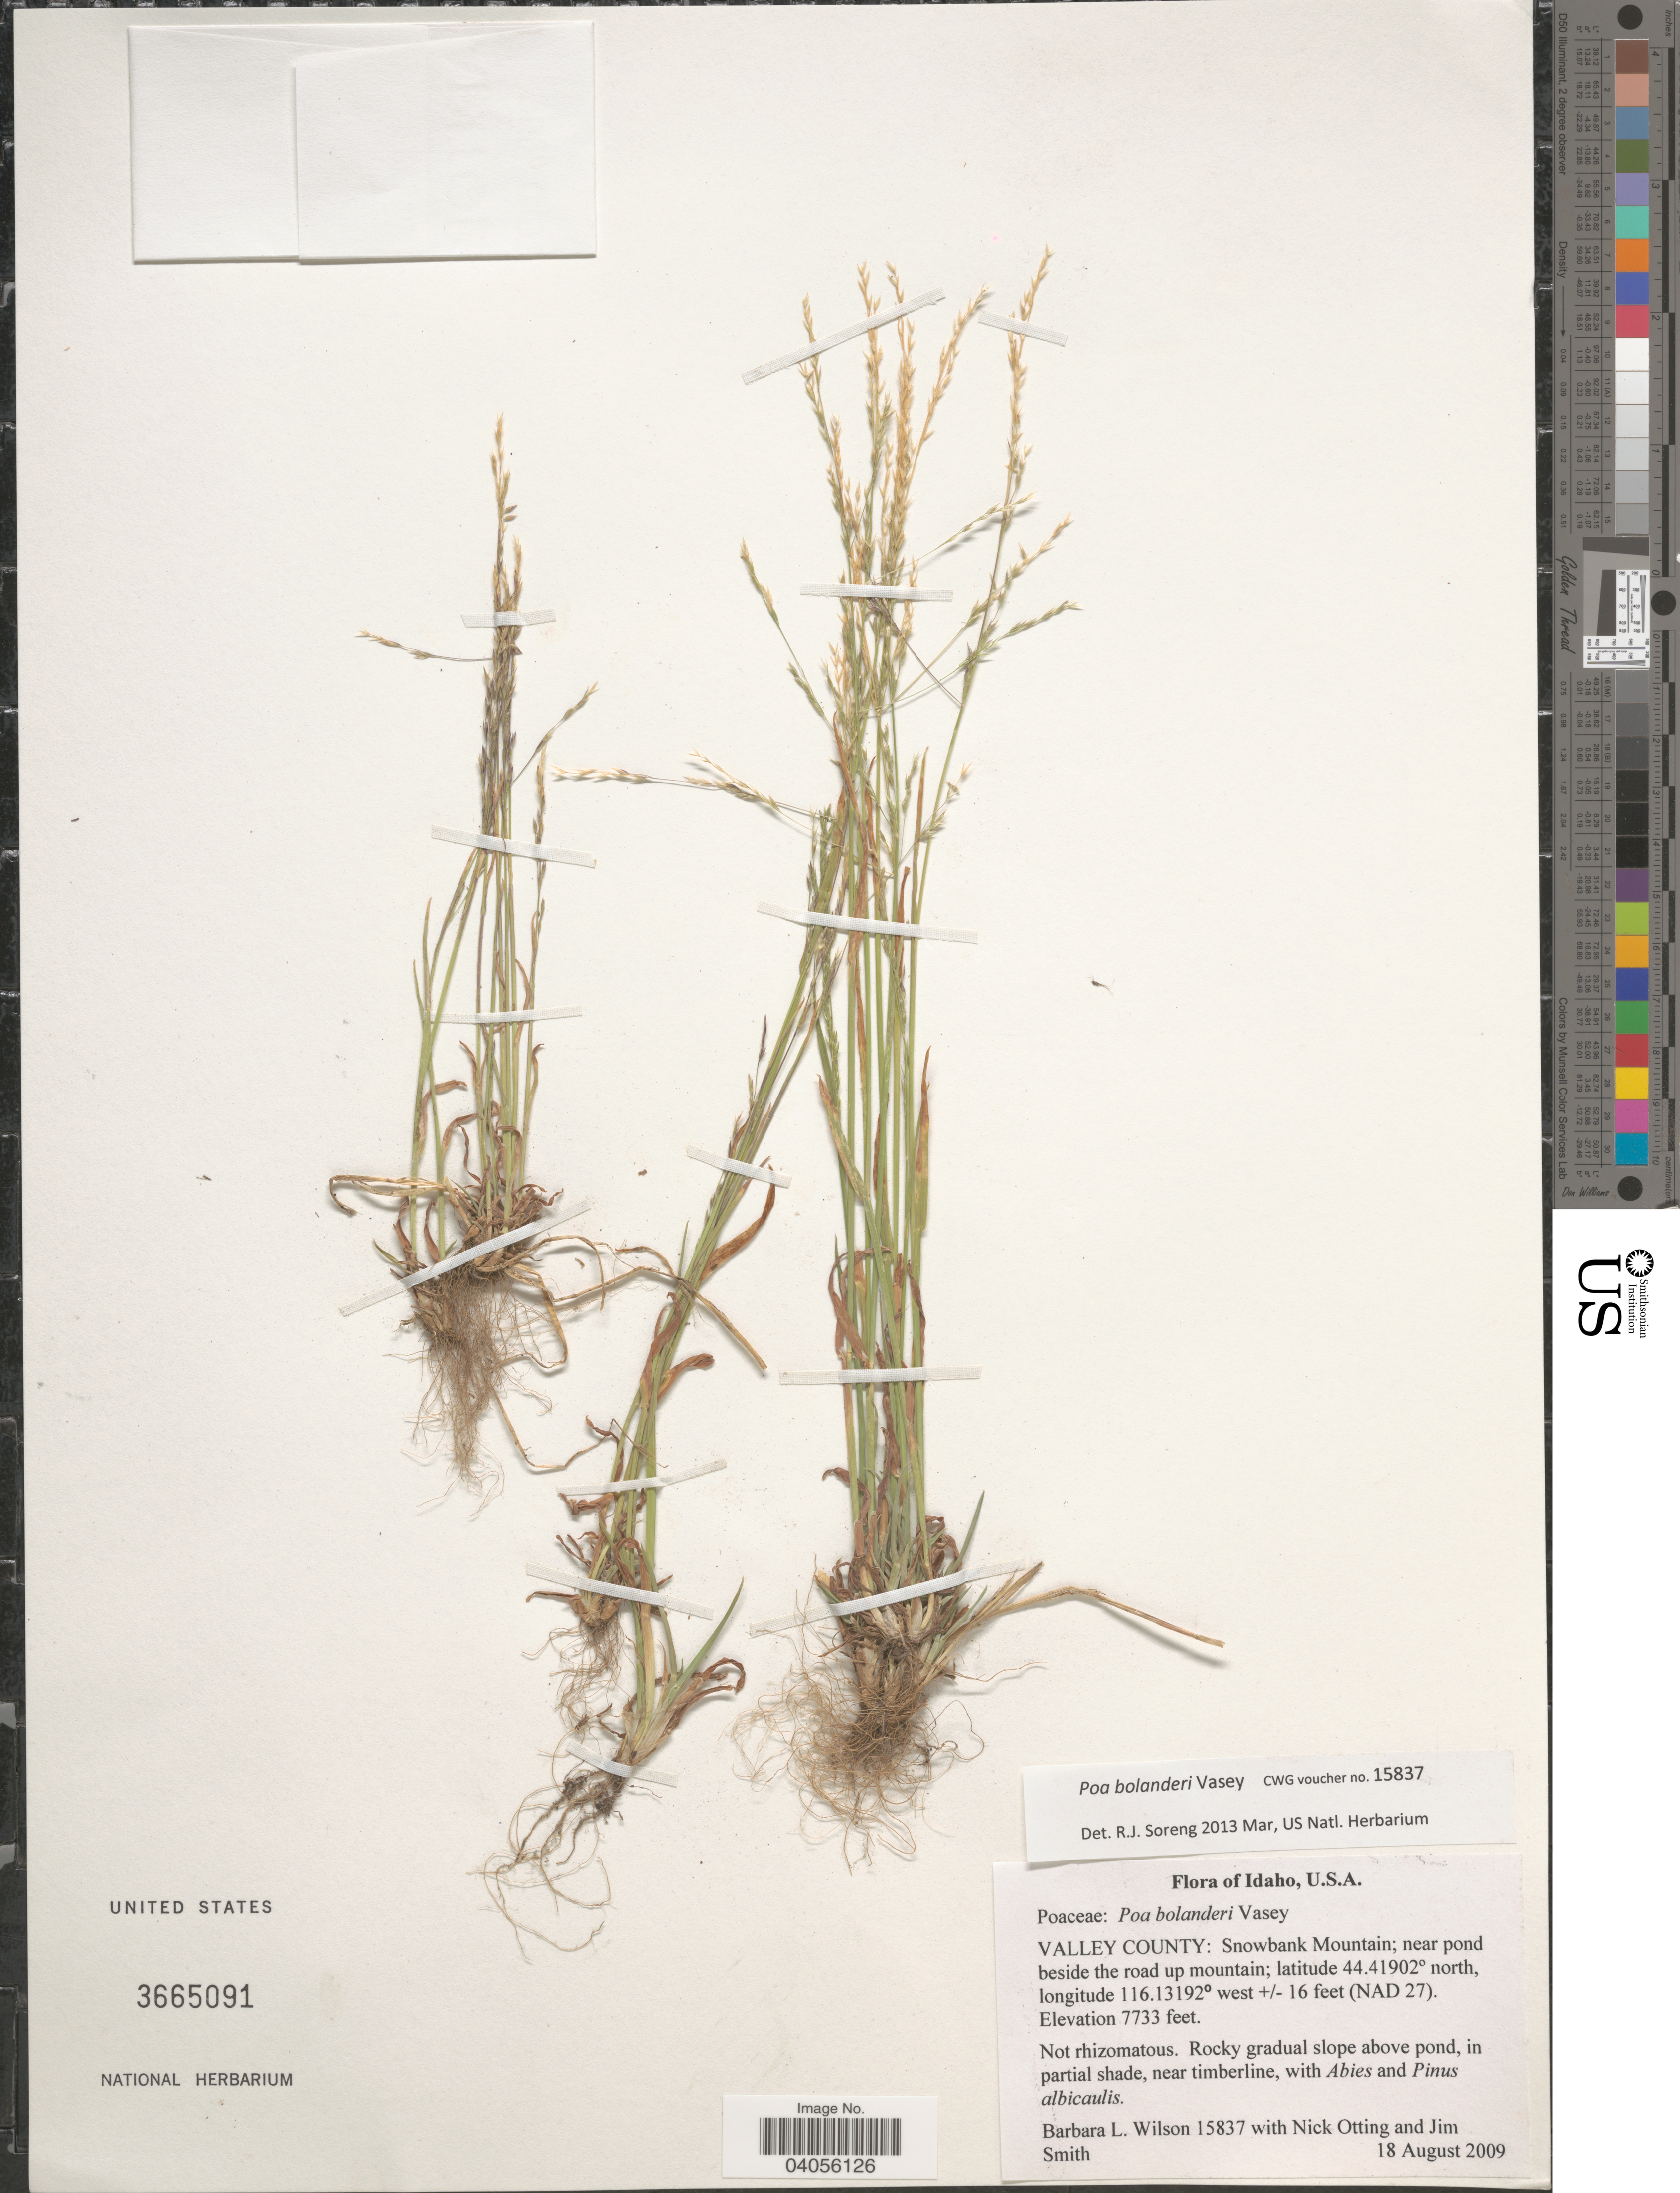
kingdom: Plantae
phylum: Tracheophyta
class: Liliopsida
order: Poales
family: Poaceae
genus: Poa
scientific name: Poa bolanderi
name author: Vasey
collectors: B. L. Wilson, N. Otting & J. Smith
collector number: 15837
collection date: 2009-08-18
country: United States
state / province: Idaho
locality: Valley County: Snowbank Mountain; near pond beside the road up mountain.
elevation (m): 2357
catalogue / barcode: US 3665091